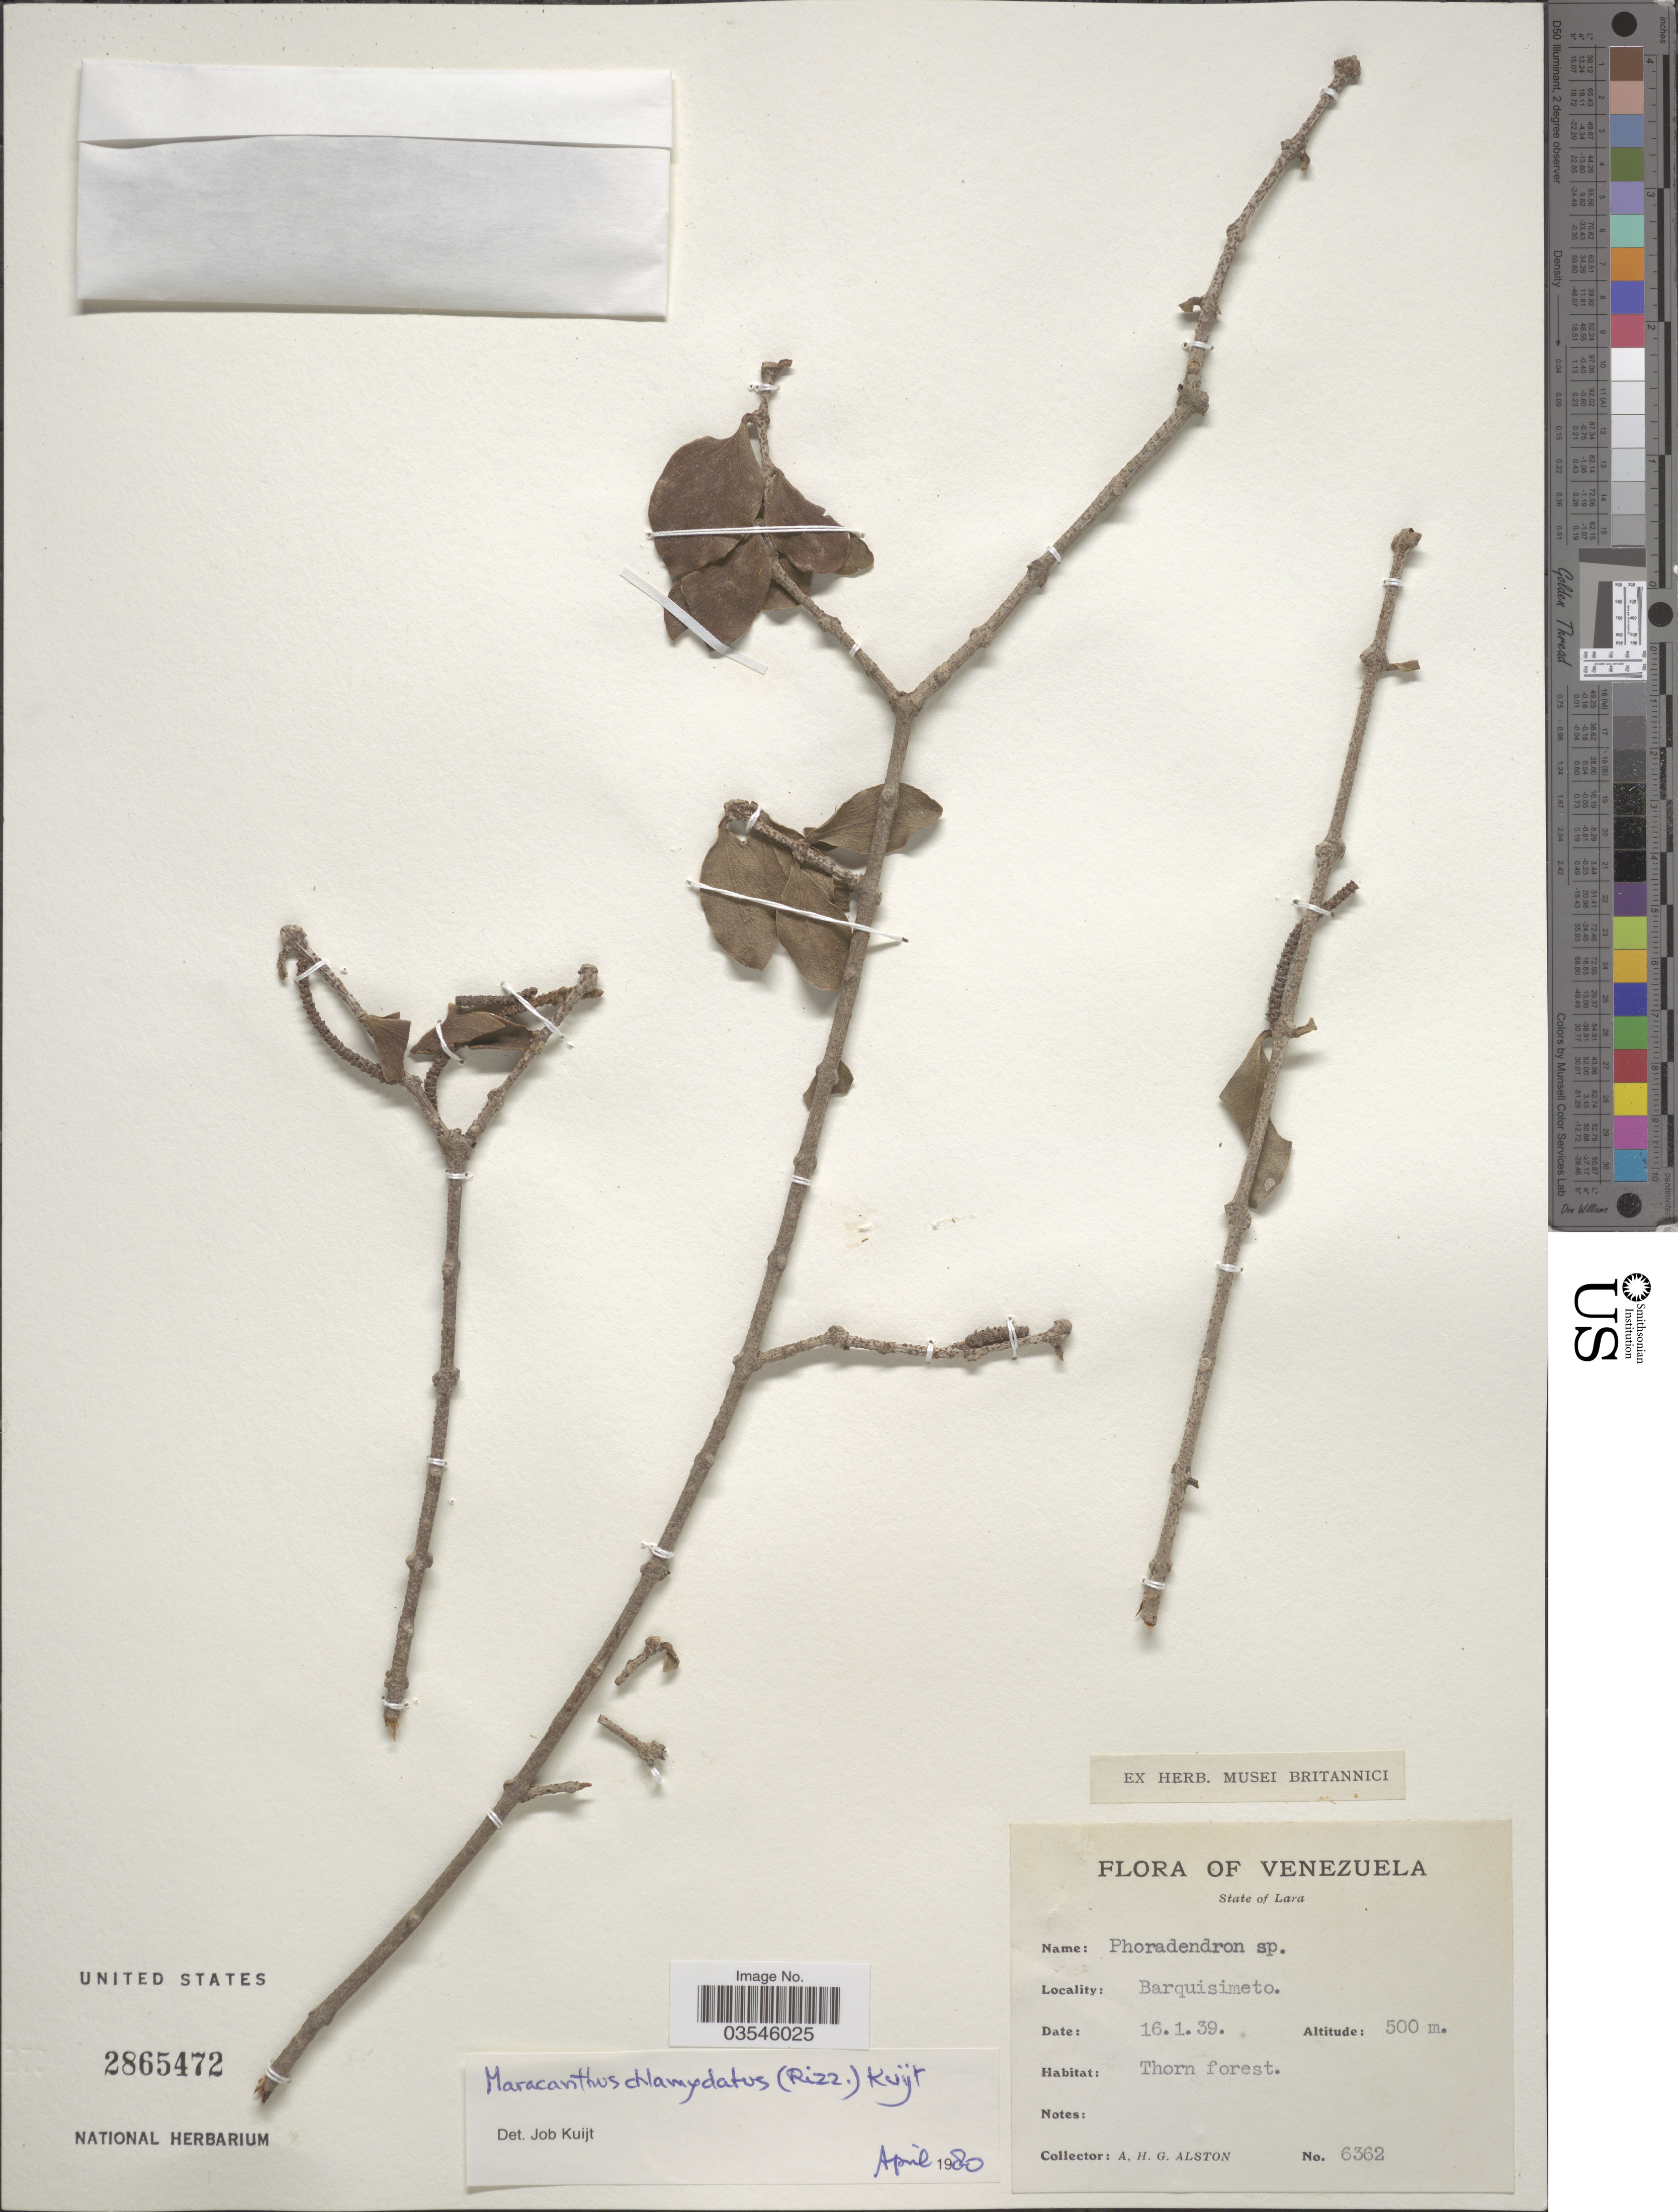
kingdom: Plantae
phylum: Tracheophyta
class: Magnoliopsida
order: Santalales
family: Loranthaceae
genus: Oryctina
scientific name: Oryctina chlamydata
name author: (Rizzini) Kuijt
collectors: A. H. Alston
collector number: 6362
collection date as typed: Transcribed d/m/y: 16/1/39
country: Venezuela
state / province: Lara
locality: Barquisimeto.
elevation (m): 500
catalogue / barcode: US 2865472